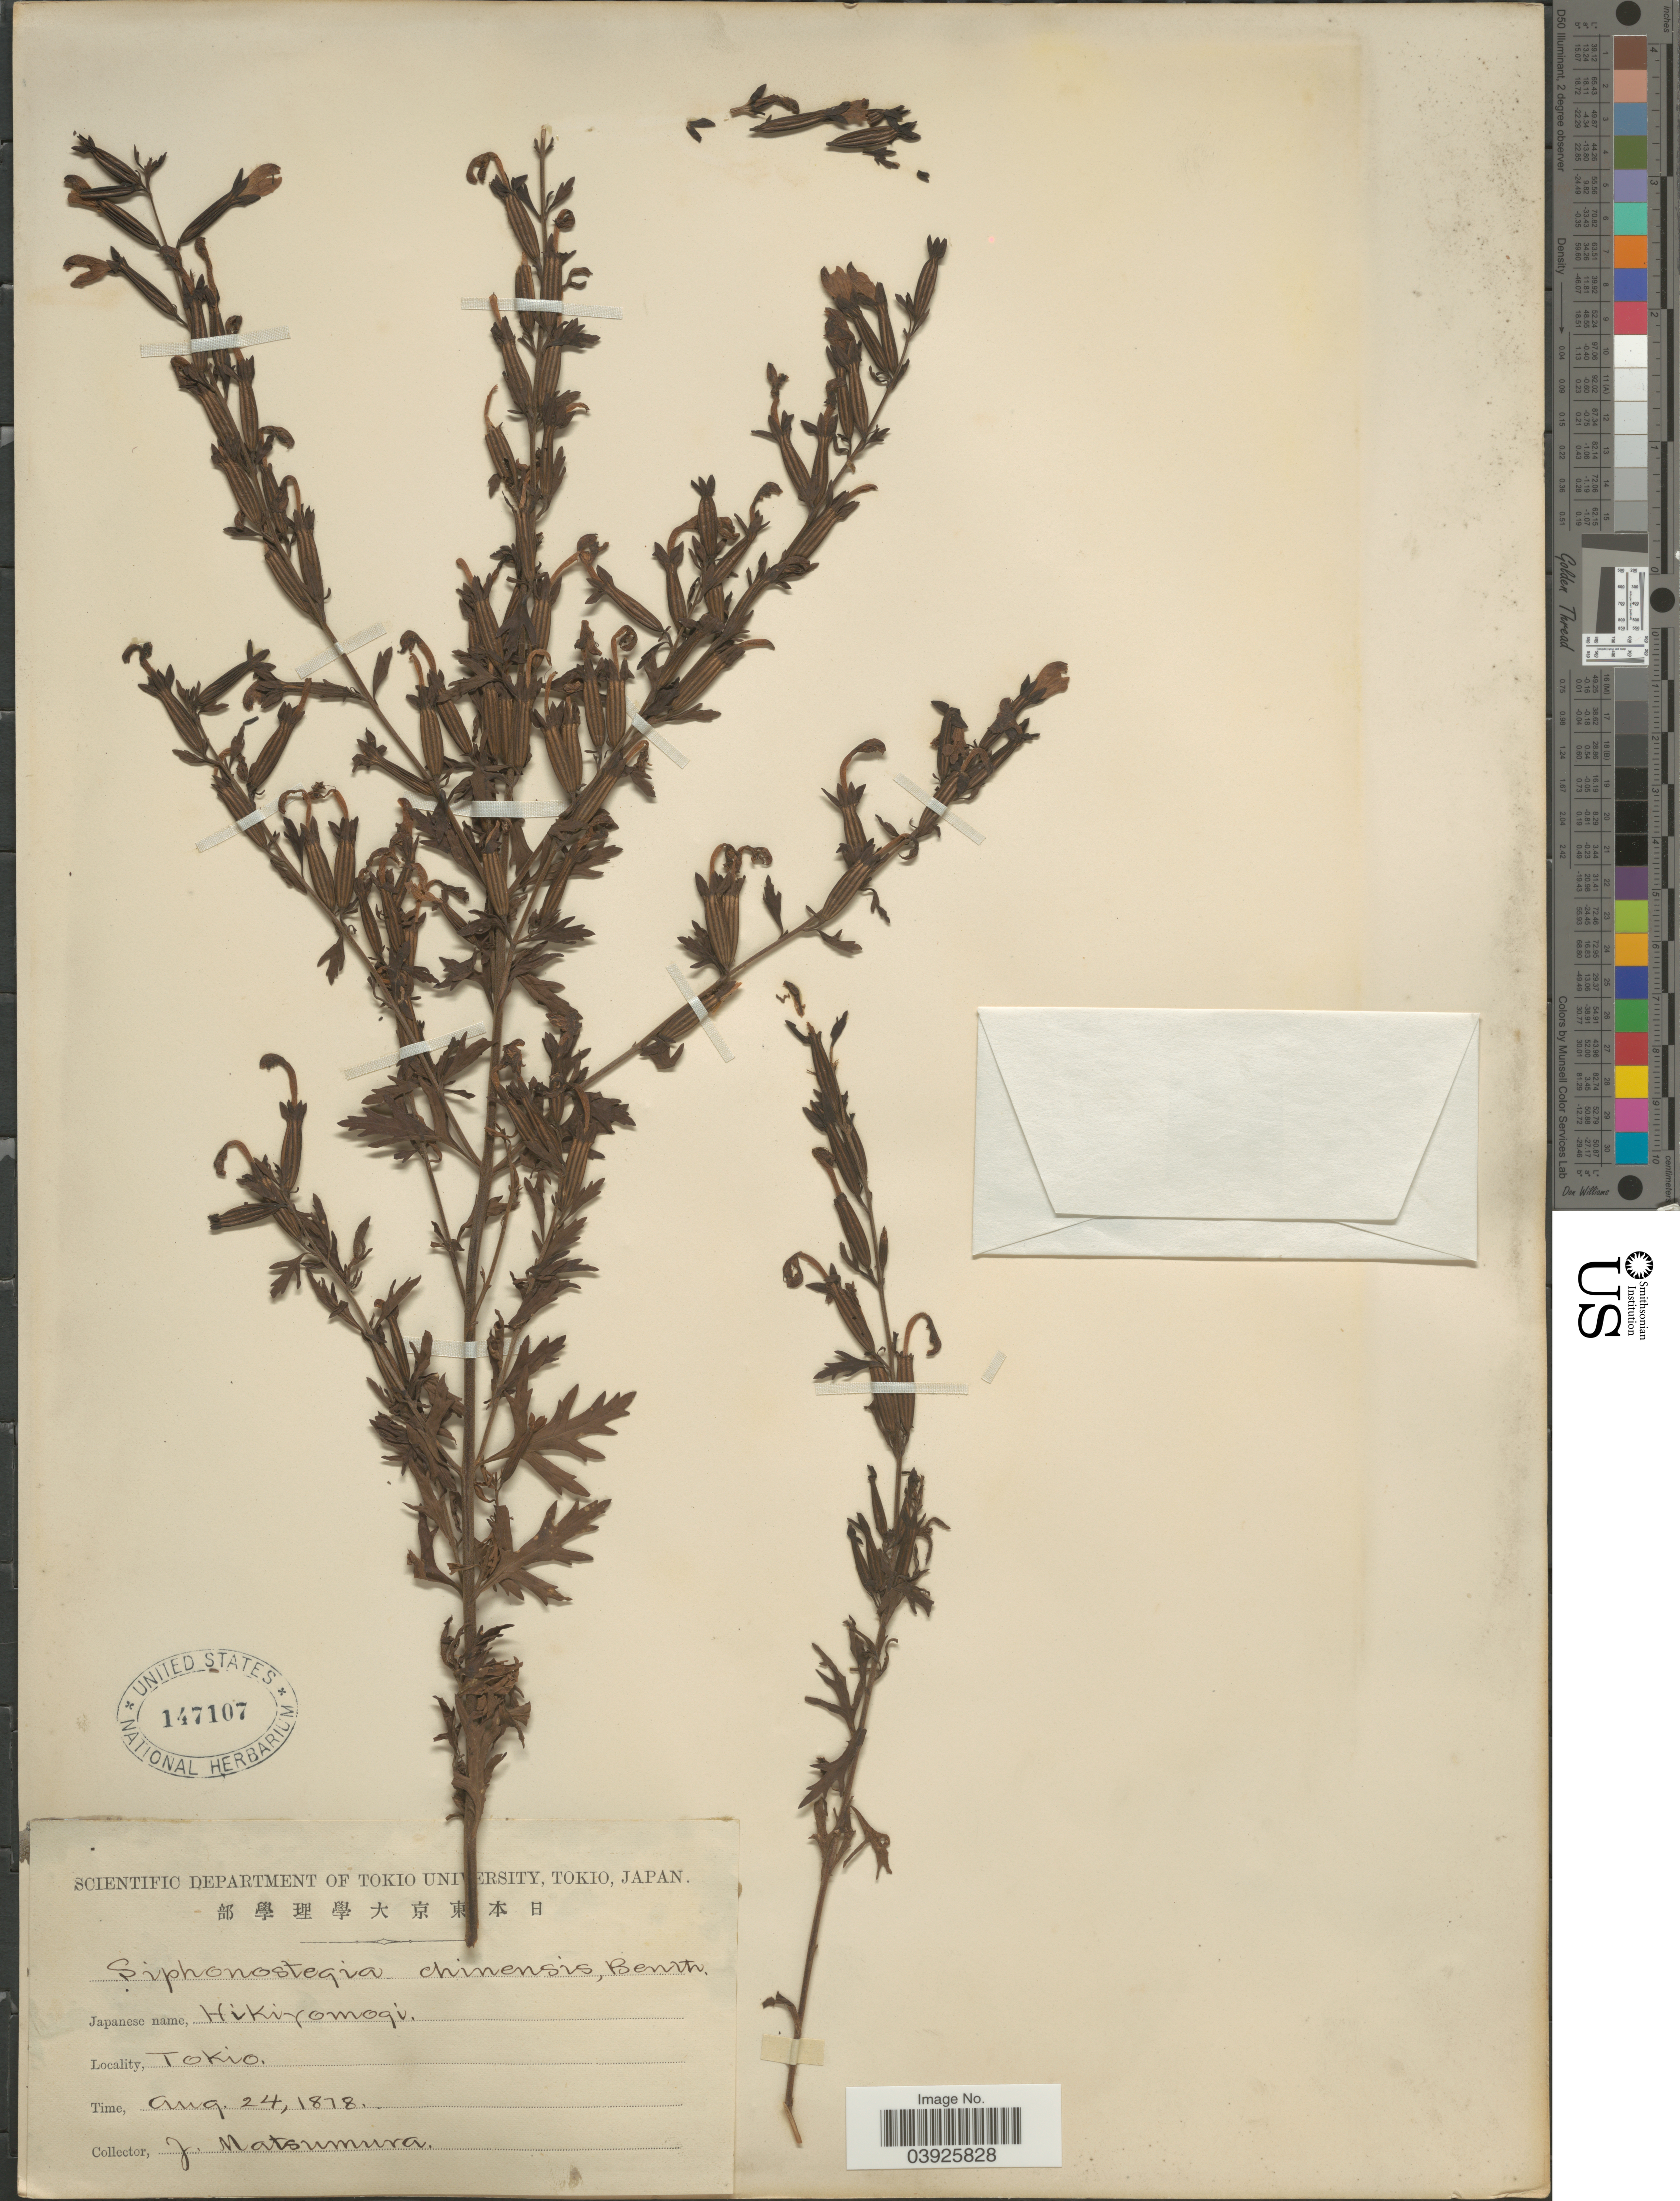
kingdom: Plantae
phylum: Tracheophyta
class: Magnoliopsida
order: Lamiales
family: Orobanchaceae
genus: Siphonostegia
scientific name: Siphonostegia chinensis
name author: Benth.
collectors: J. Matsumura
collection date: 1818-08-24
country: Japan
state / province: Tokyo, Federal City of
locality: Tokio.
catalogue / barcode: US 147107